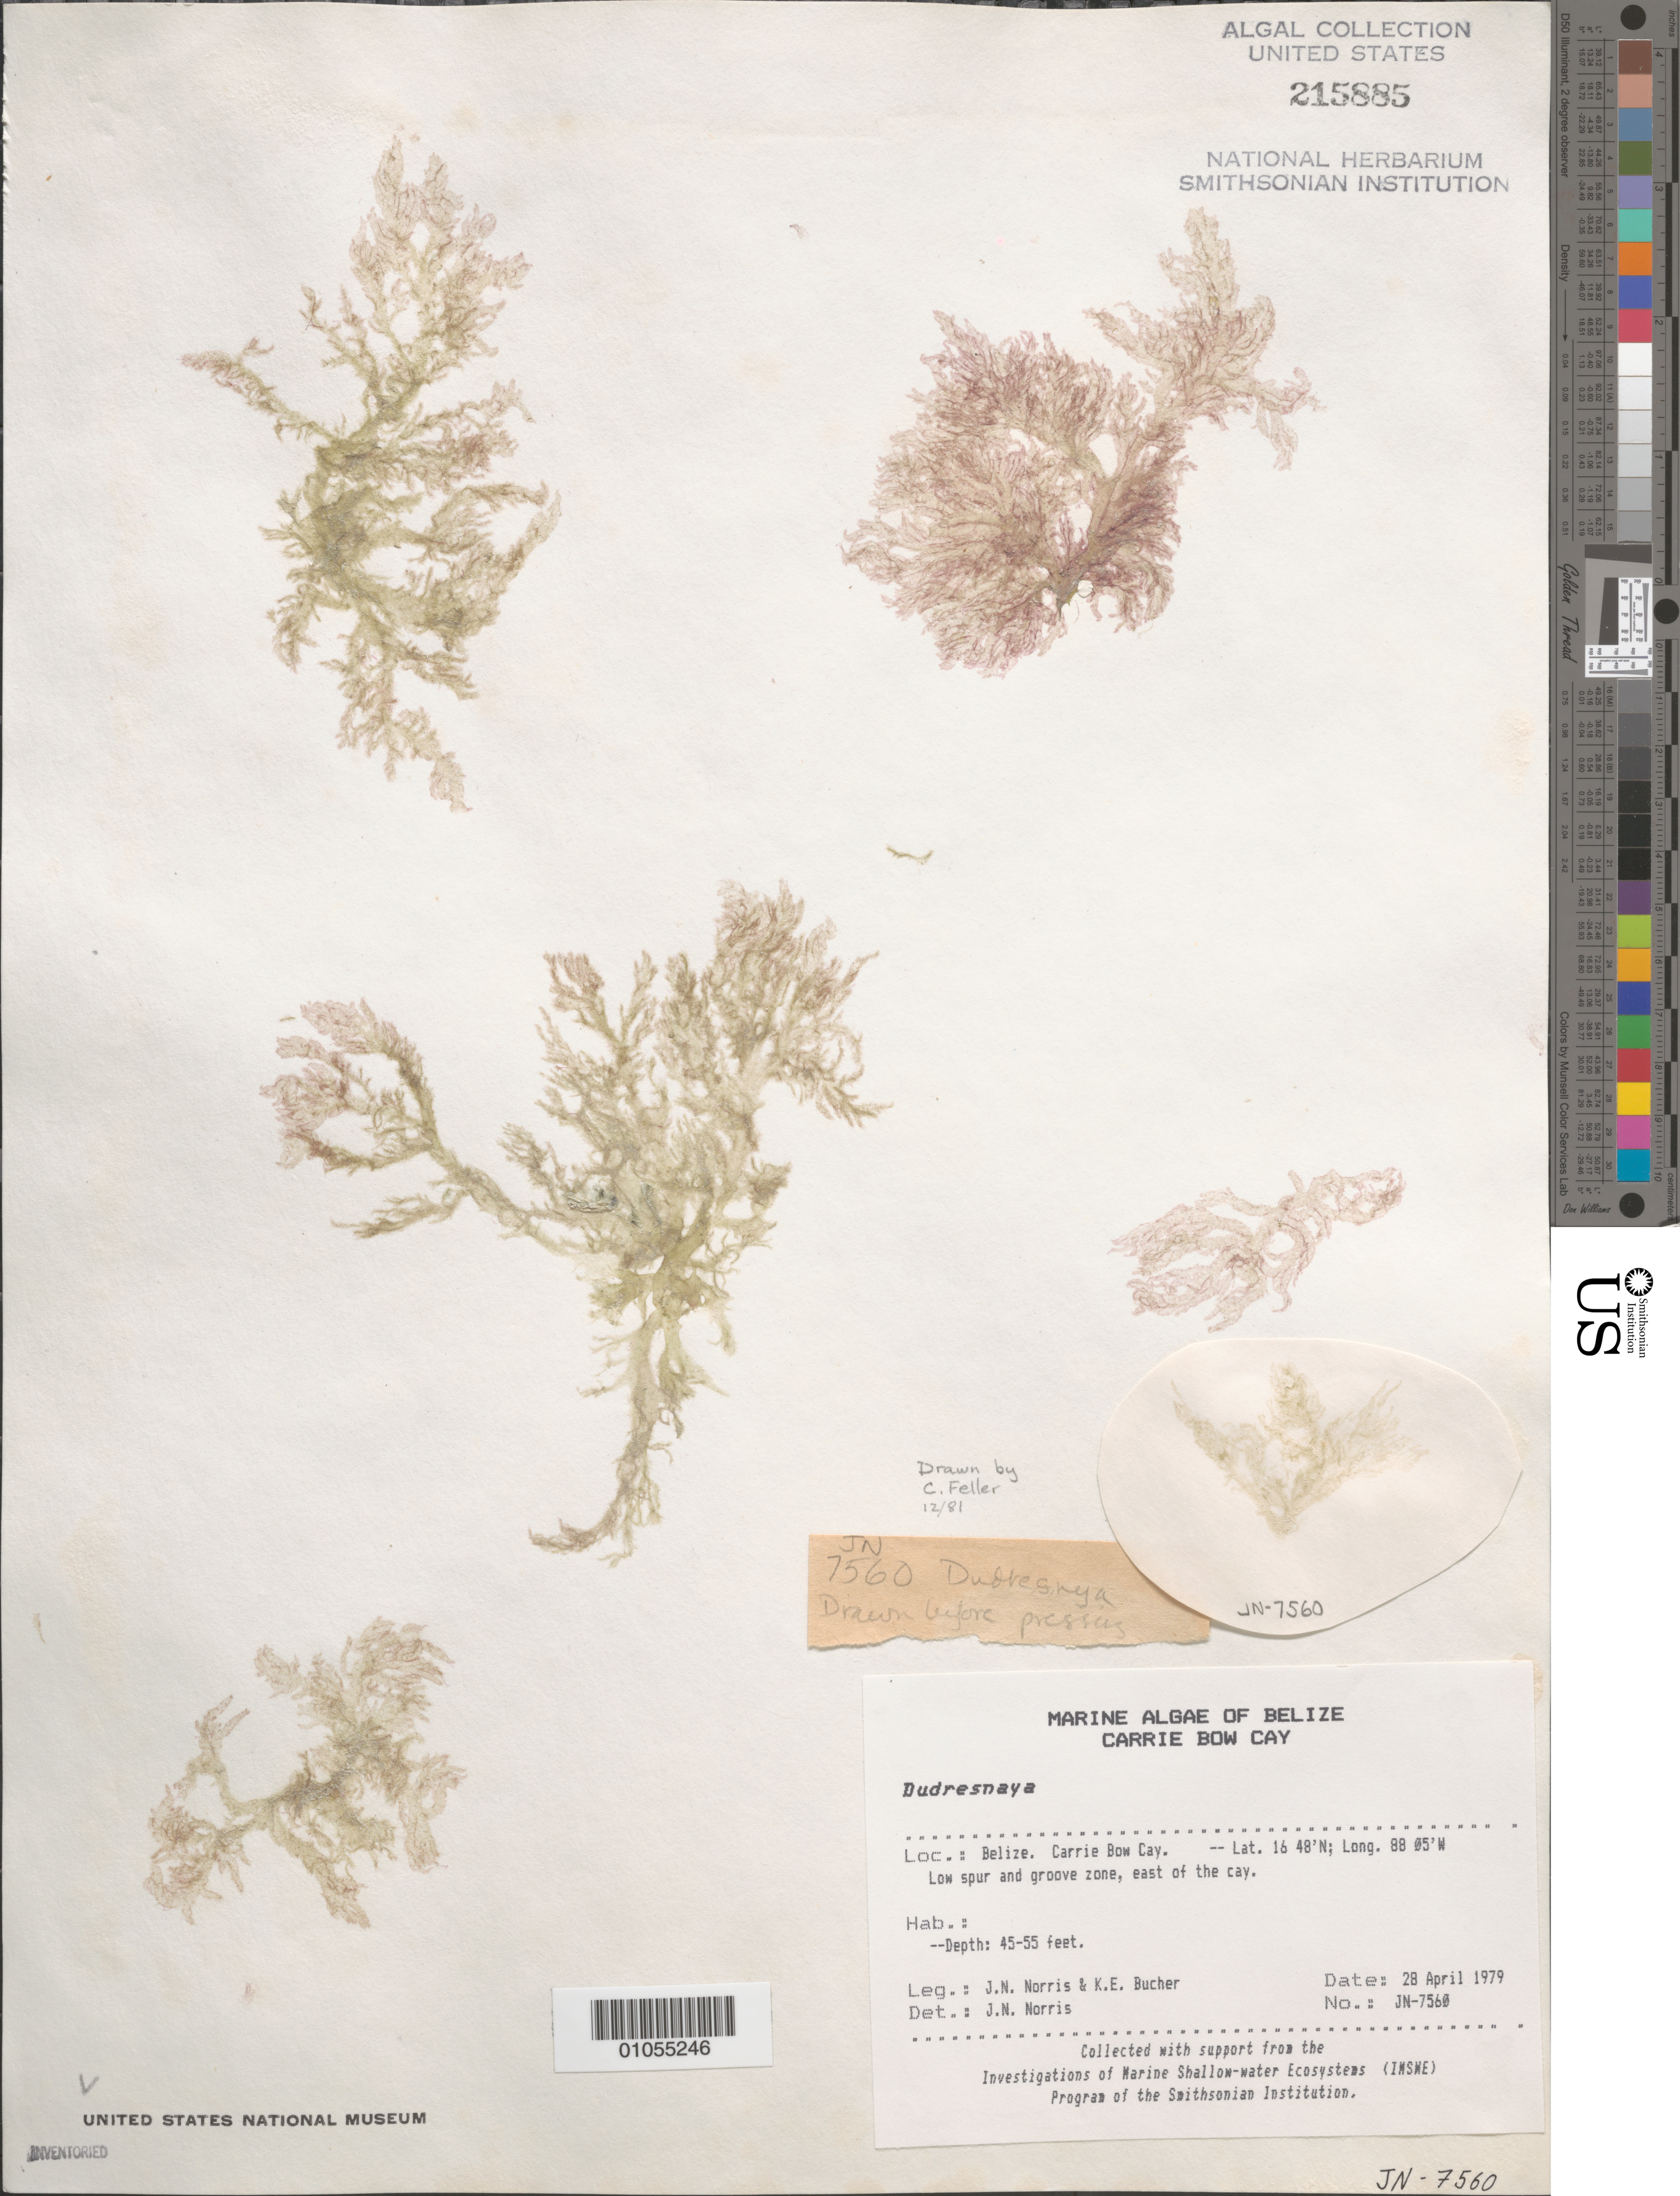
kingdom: Plantae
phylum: Rhodophyta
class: Florideophyceae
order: Gigartinales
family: Dumontiaceae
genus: Dudresnaya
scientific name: Dudresnaya sp.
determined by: Norris, James N.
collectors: J. N. Norris & K. E. Bucher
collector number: JN-7560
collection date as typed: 28 Apr 1979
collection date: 1979-04-28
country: Belize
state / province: Stann Creek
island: Carrie Bow Cay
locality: East of Carrie Bow Cay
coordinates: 16 48'N, 88 05'W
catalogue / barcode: US 215885